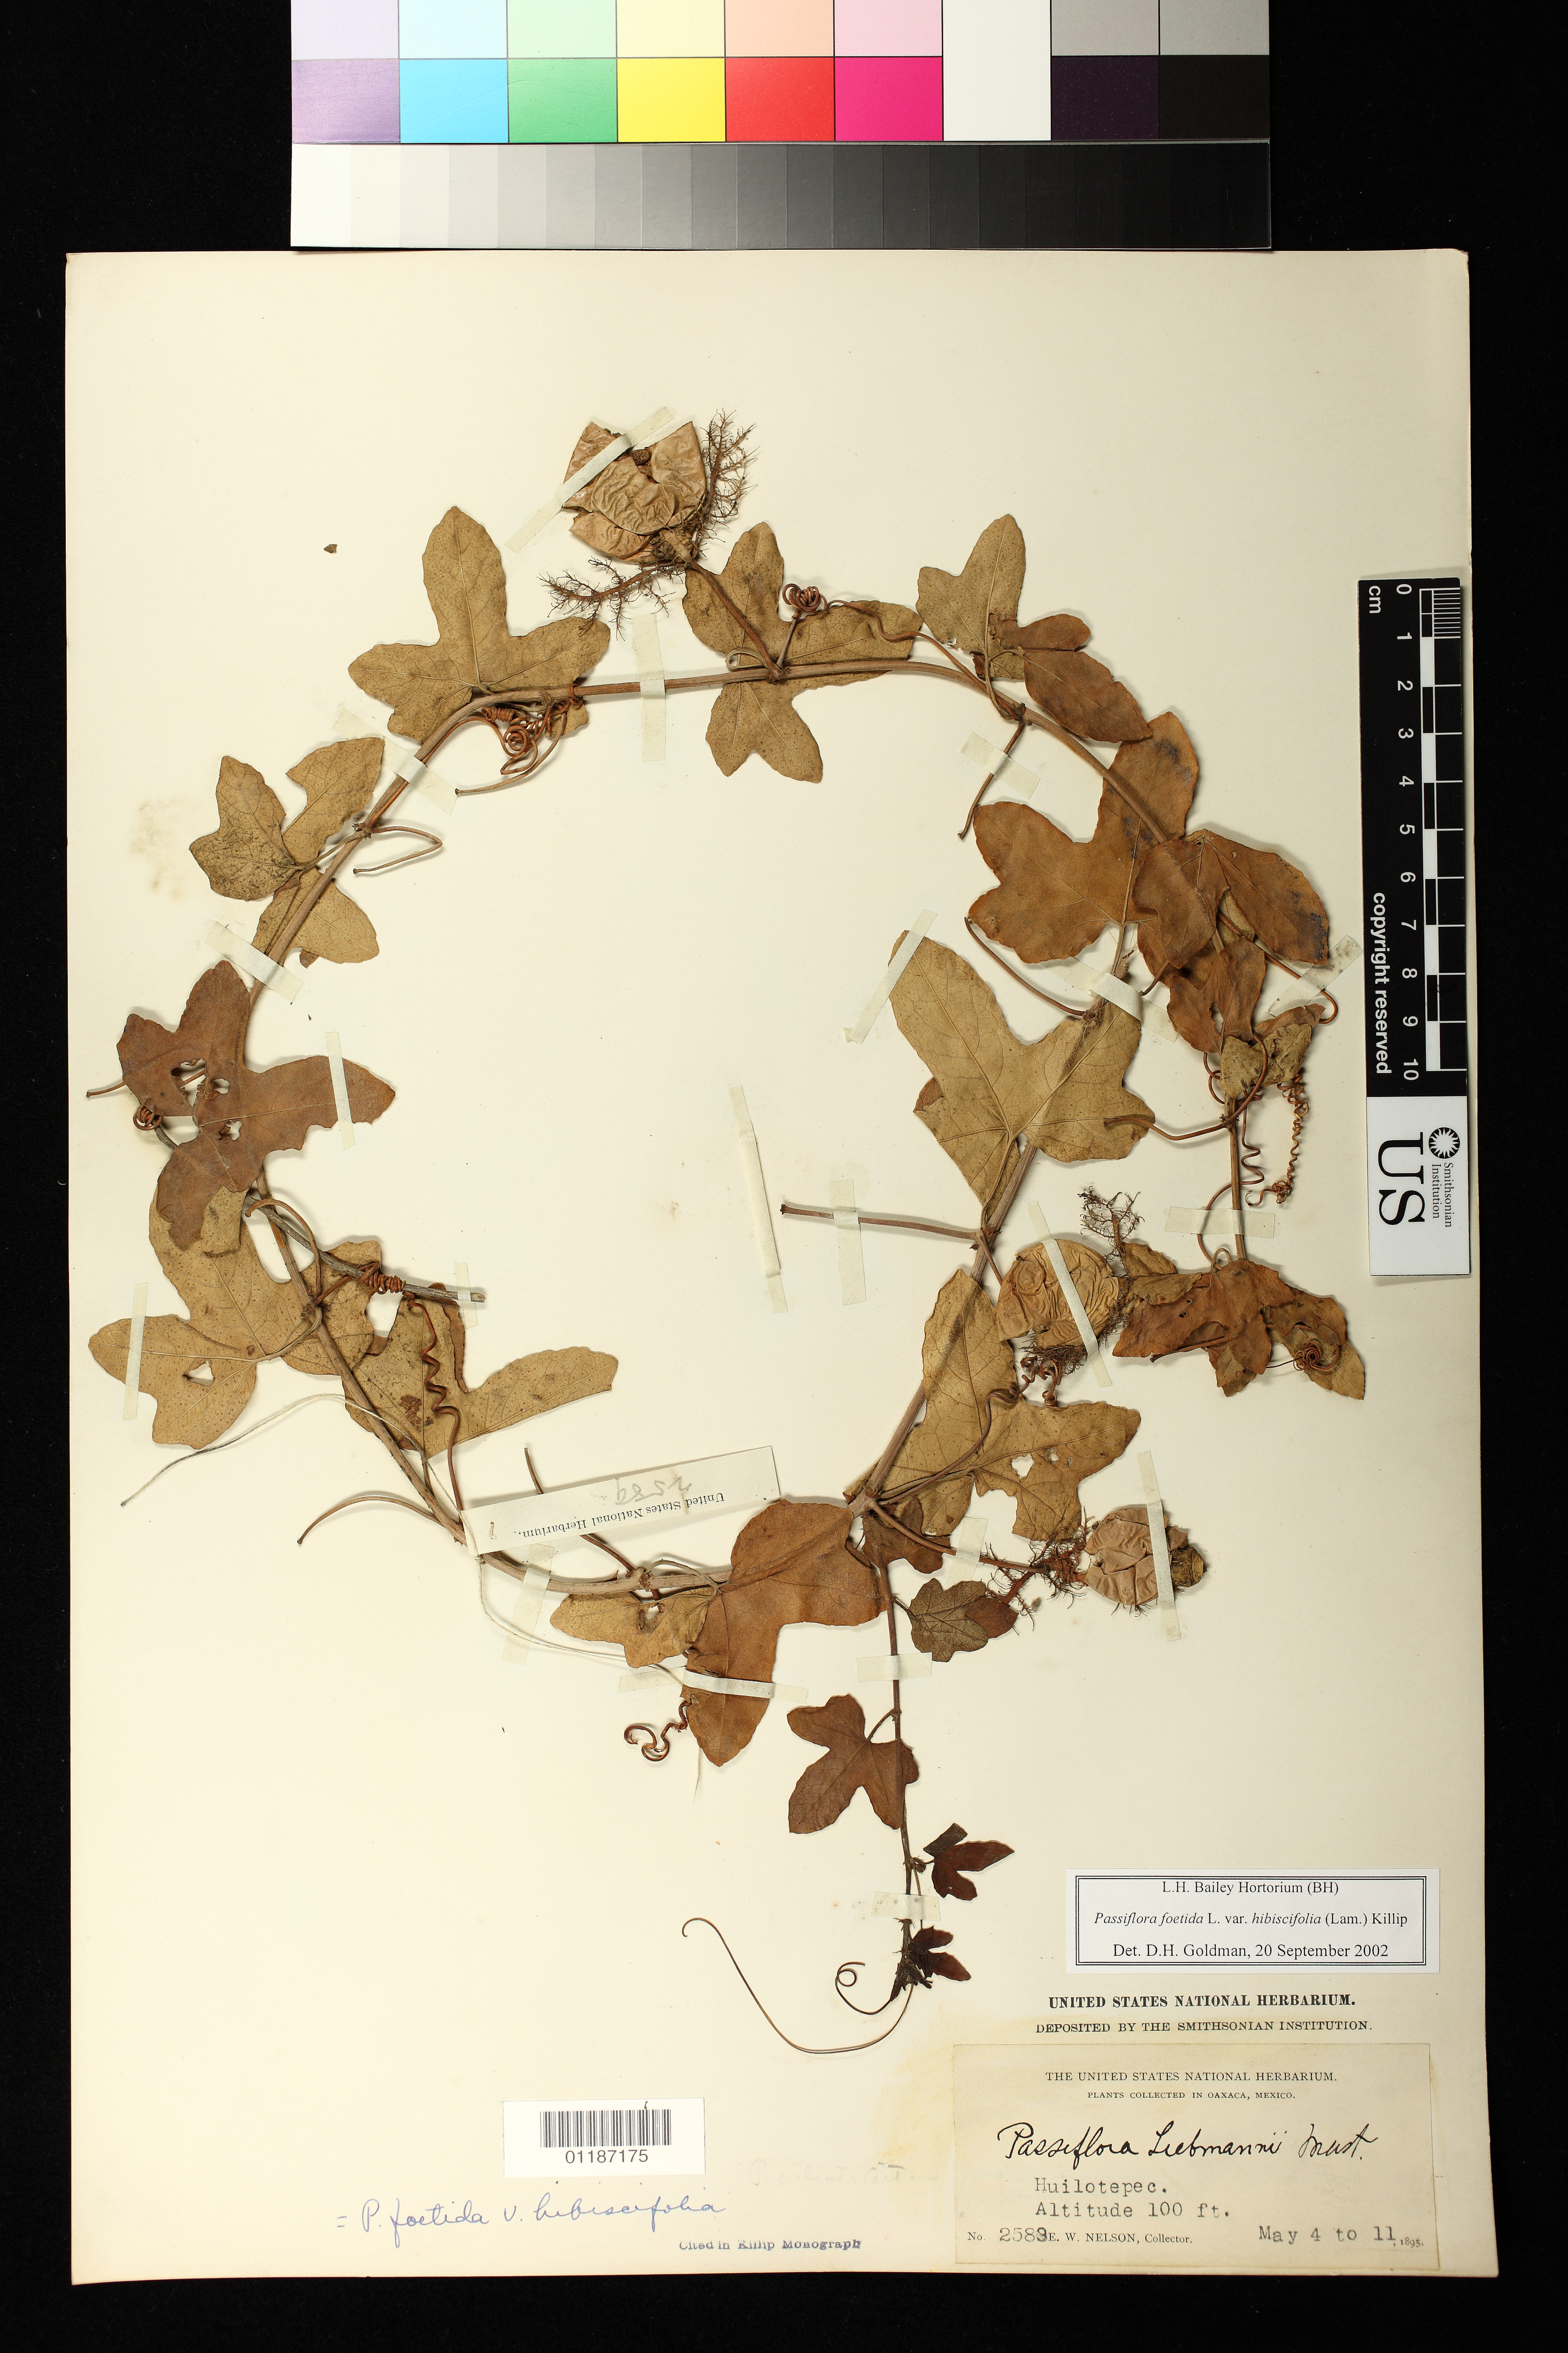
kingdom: Plantae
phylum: Tracheophyta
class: Magnoliopsida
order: Malpighiales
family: Passifloraceae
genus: Passiflora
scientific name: Passiflora hibiscifolia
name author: Lam.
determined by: Svoboda, Harlan T., (NA), US Department of Agriculture (UNITED STATES)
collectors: E. W. Nelson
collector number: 2589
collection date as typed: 04 May 1895 to 11 May 1895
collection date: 1895-05-04/1895-05-11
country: Mexico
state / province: Oaxaca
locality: Huilotepec.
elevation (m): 30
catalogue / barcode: US 101457